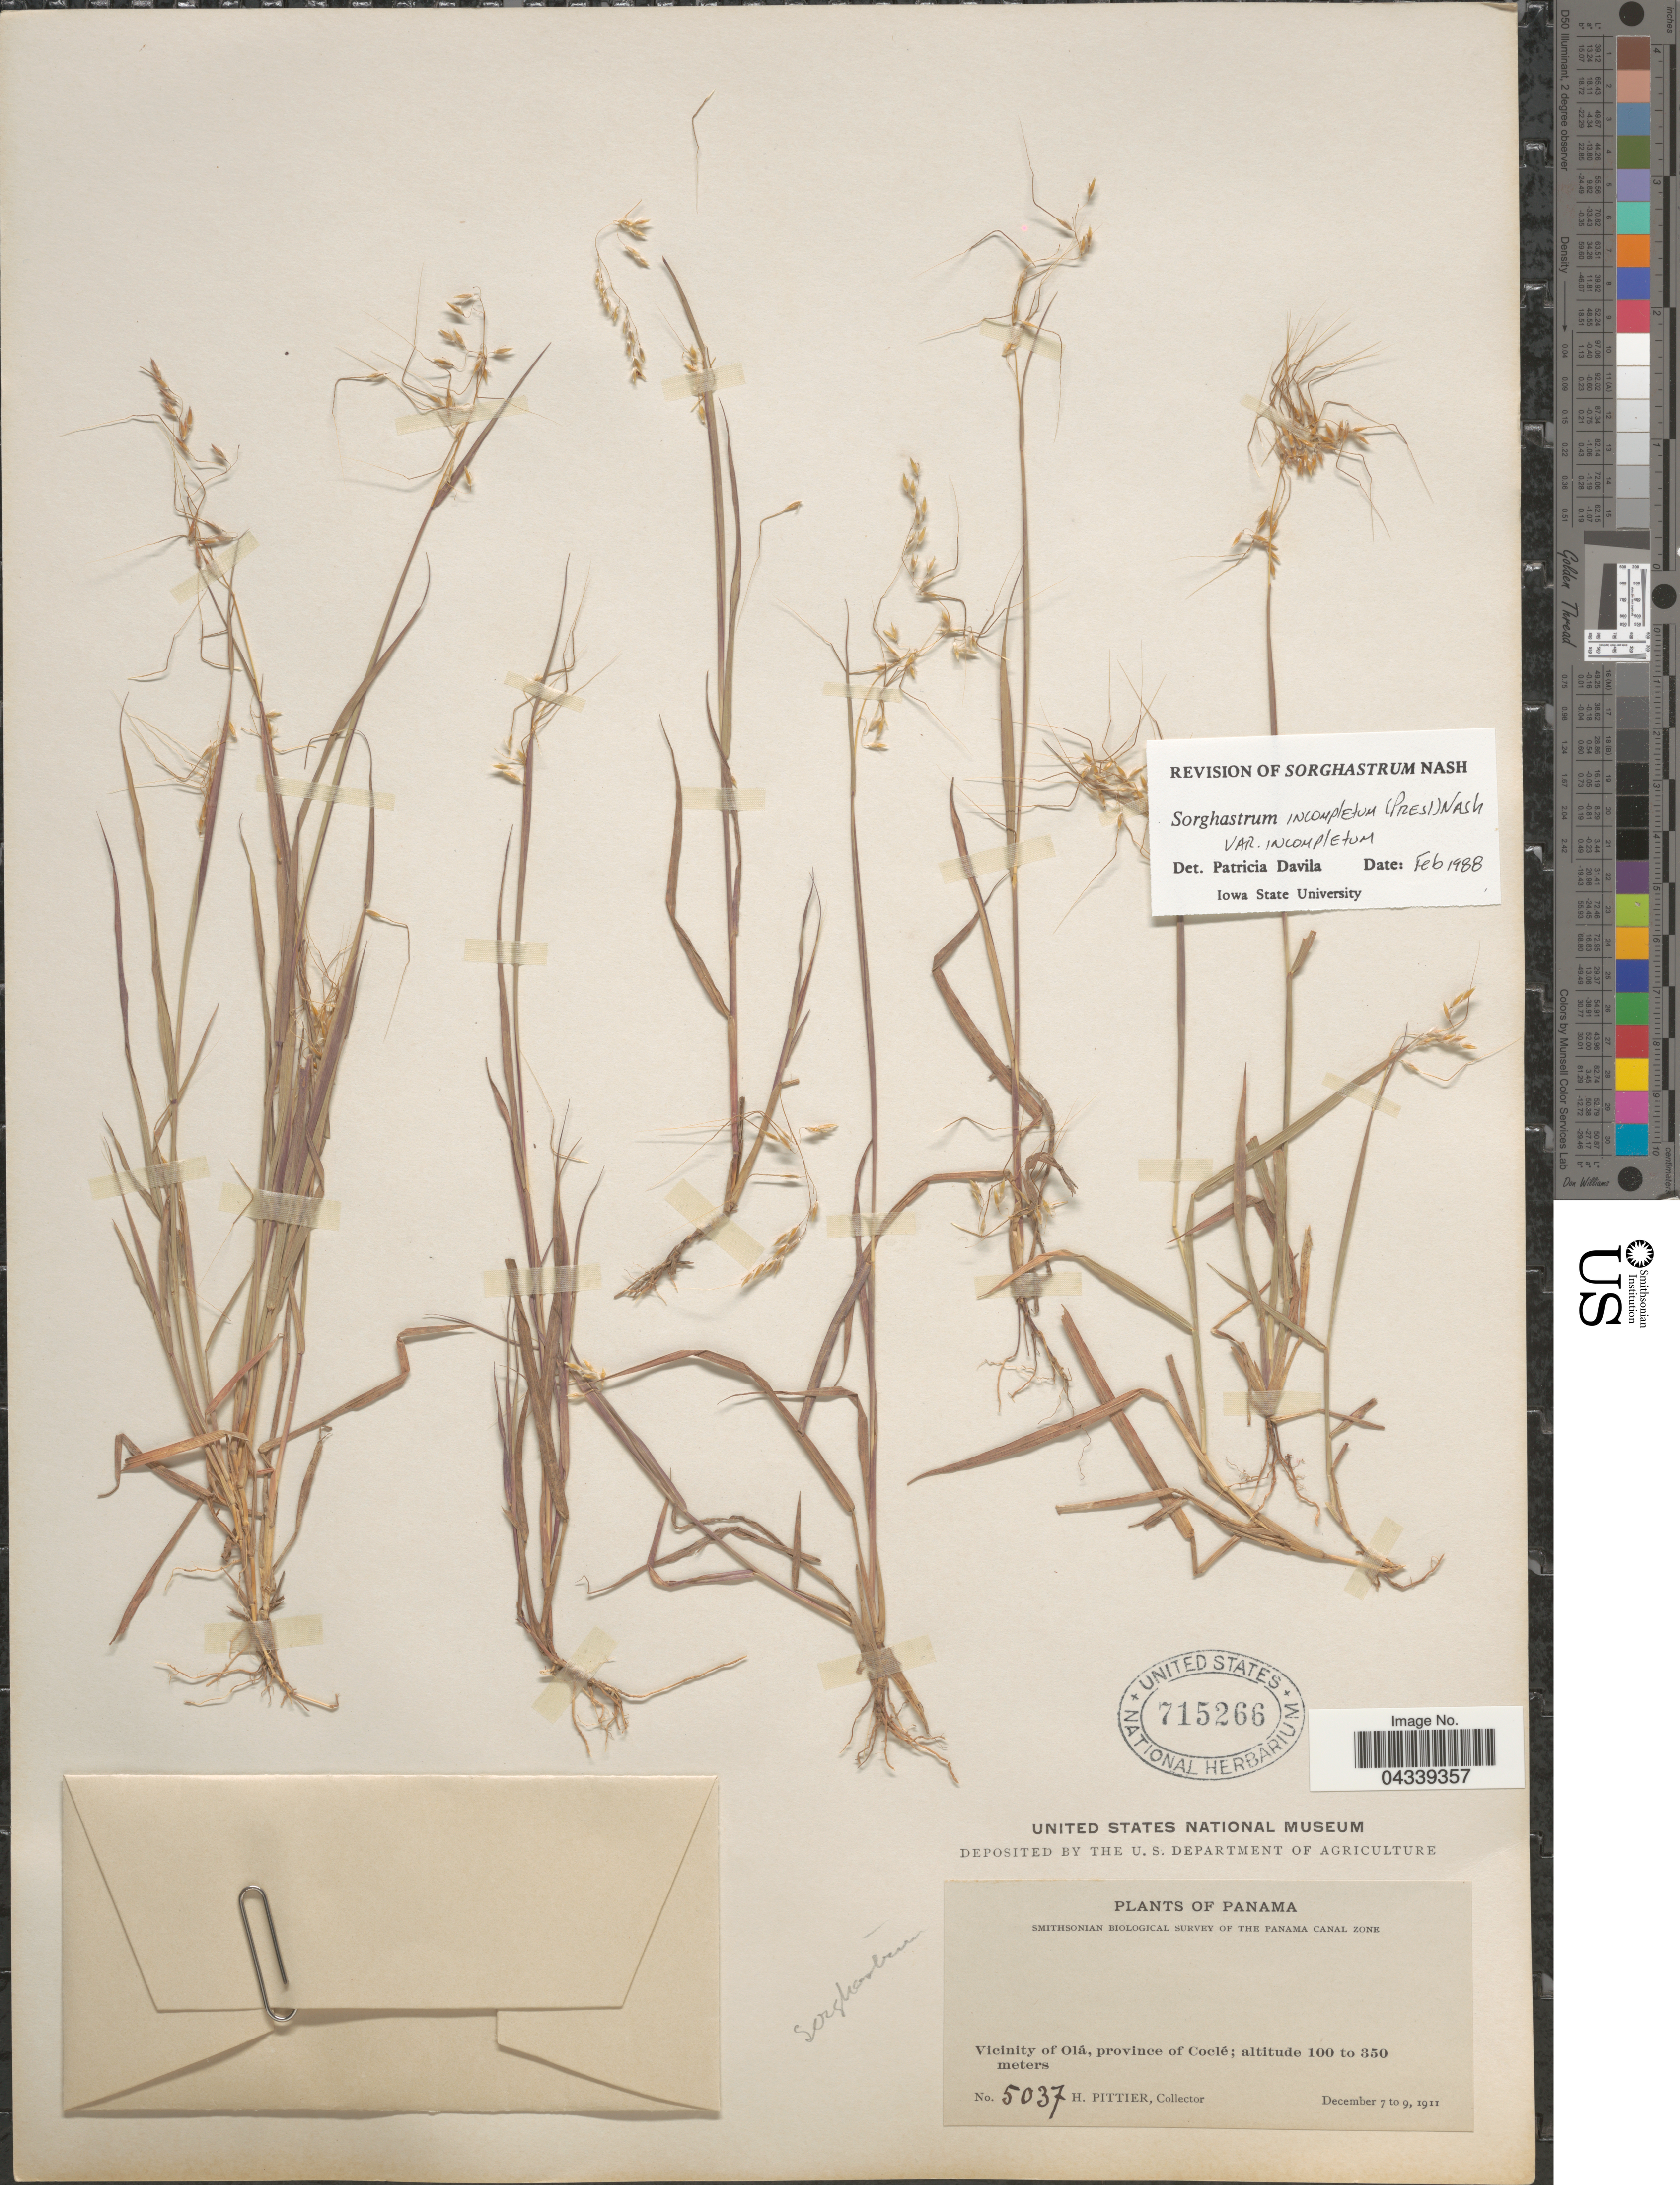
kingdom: Plantae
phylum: Tracheophyta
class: Liliopsida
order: Poales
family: Poaceae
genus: Sorghastrum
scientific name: Sorghastrum incompletum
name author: (J. Presl) Nash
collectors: H. F. Pittier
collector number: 5037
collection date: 1911-12-07/1911-12-09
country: Panama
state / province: Cocle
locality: Smithsonian Biological Survey of the Panama Canal Zone. Vicinity of Olá.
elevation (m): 100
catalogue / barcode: US 715266